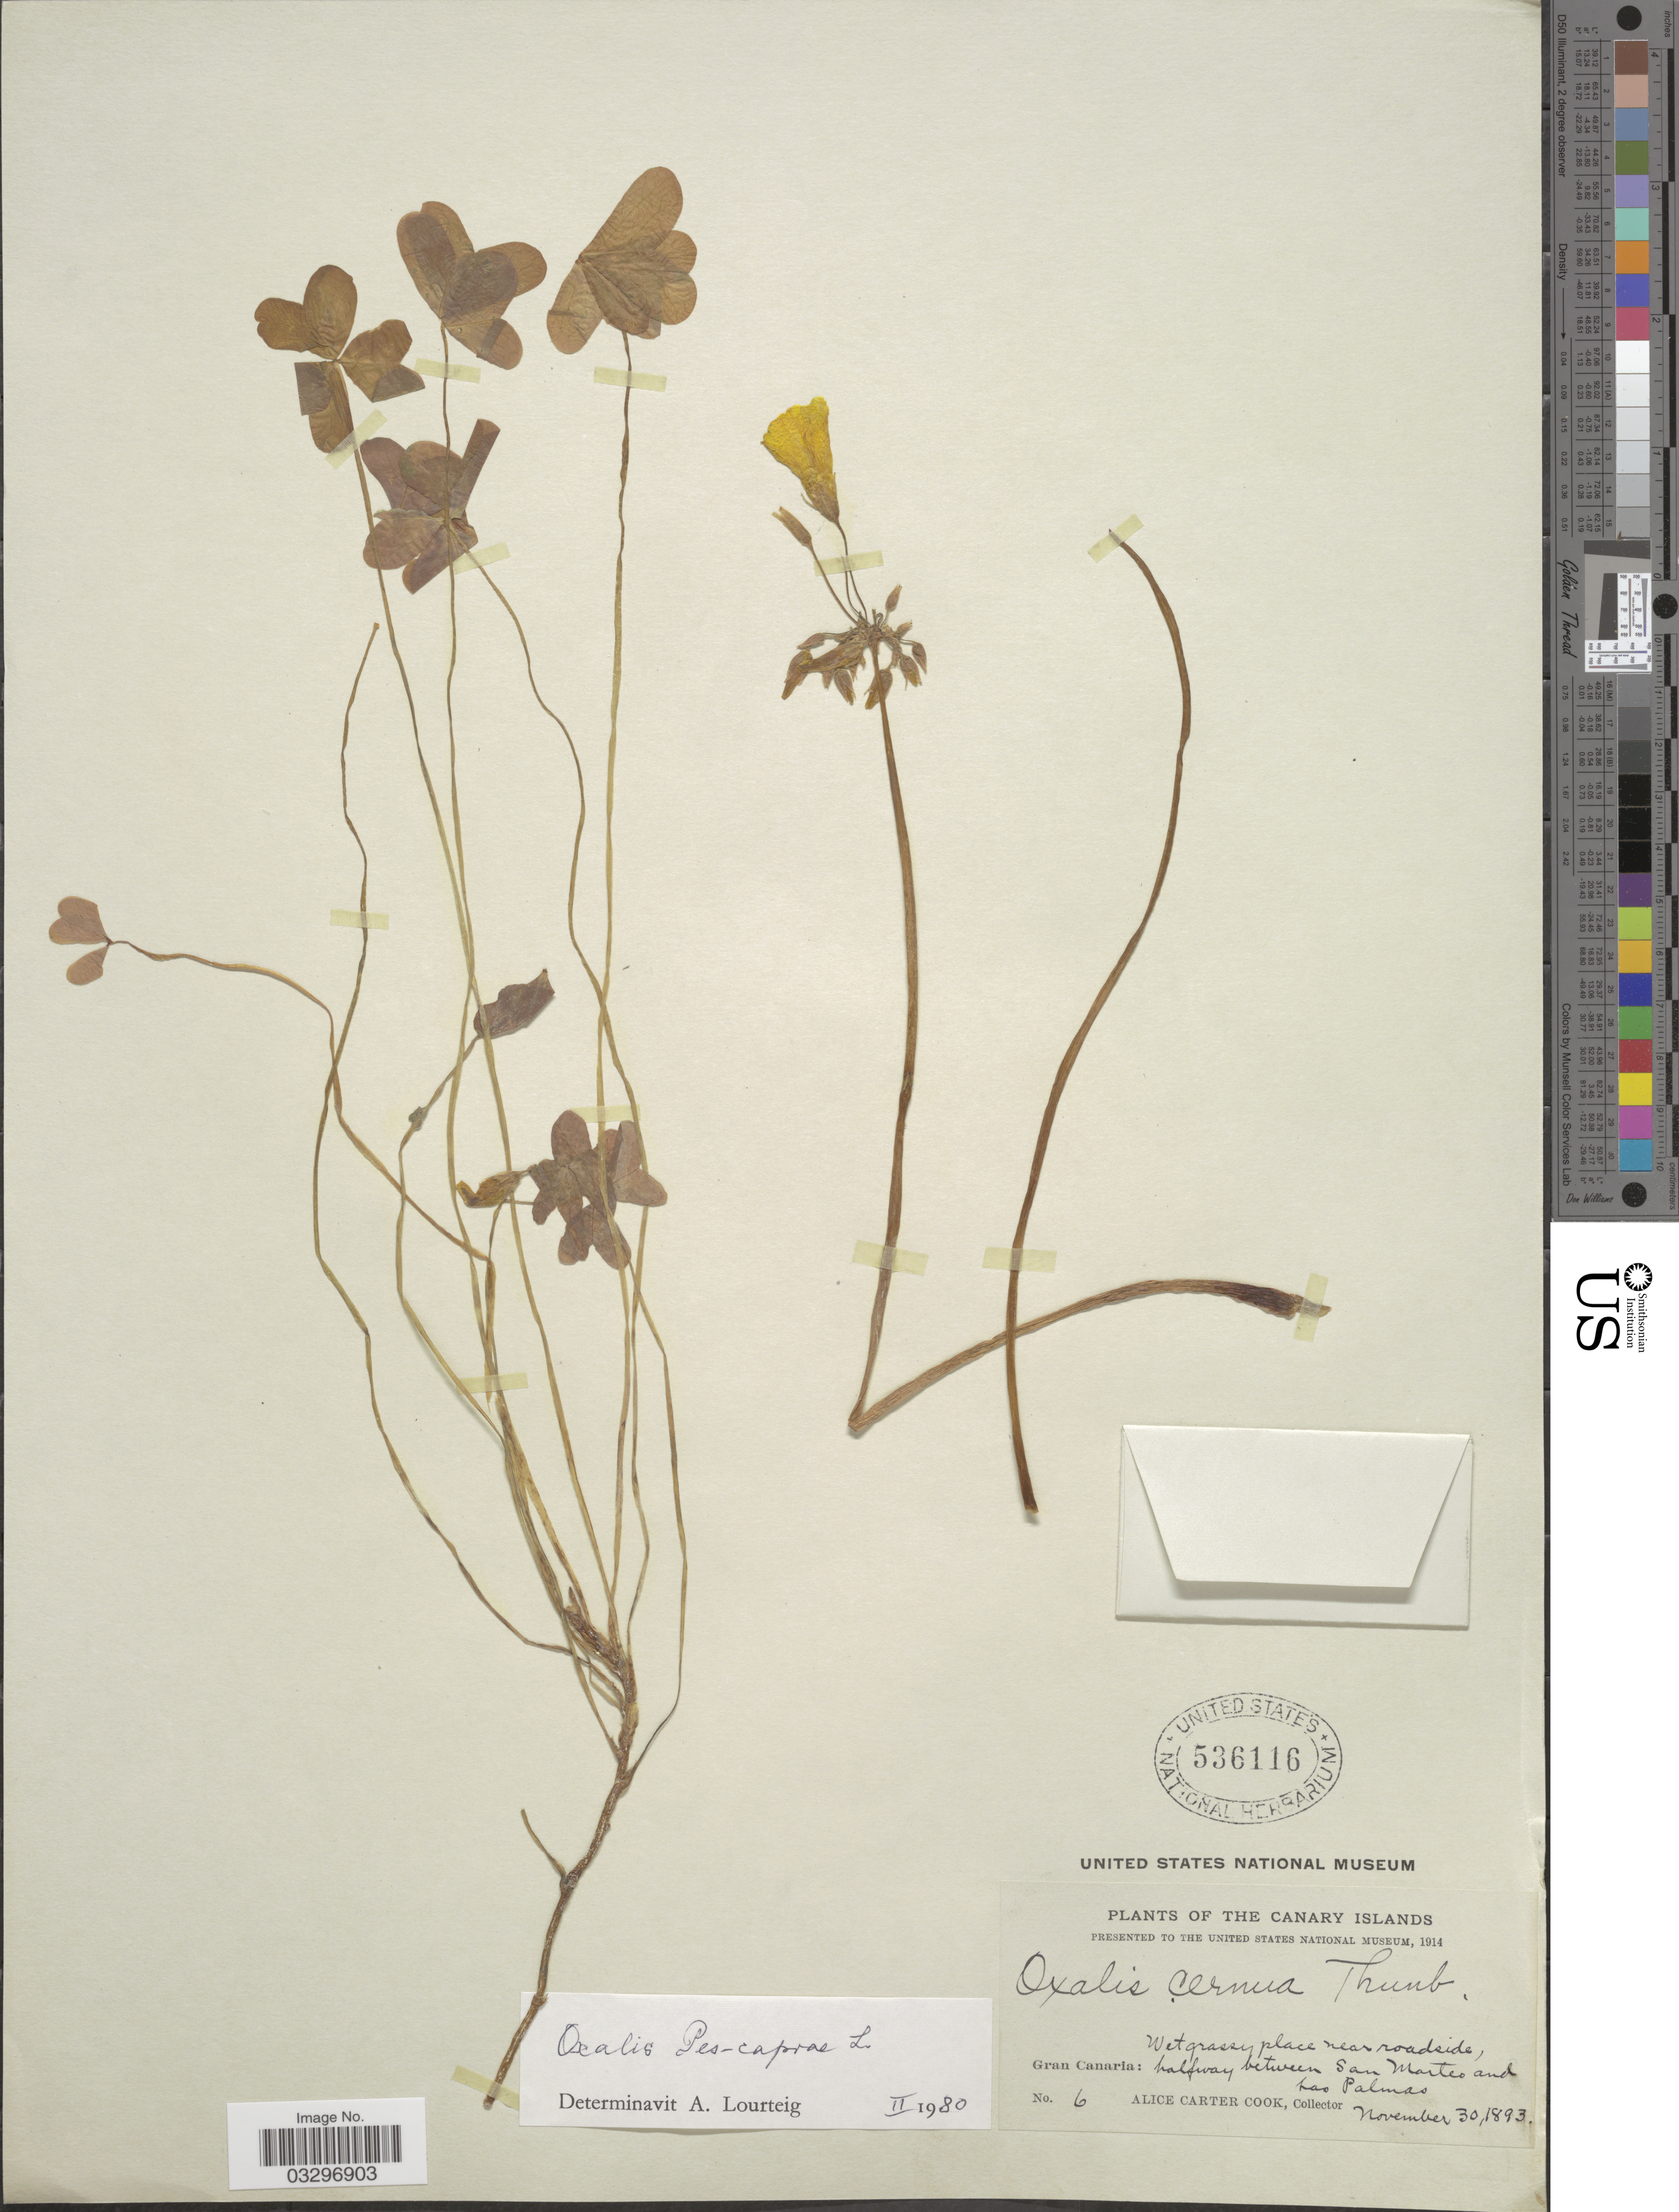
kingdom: Plantae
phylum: Tracheophyta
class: Magnoliopsida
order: Oxalidales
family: Oxalidaceae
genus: Oxalis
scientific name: Oxalis pes-caprae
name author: L.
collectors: Alice C. Cook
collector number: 6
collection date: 1893-11-30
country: Spain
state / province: Canarias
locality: Canary Islands. Gran Canaria: Wet grassy place near roadside, halfway between San Mateo and Las Palmas.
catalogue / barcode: US 536116